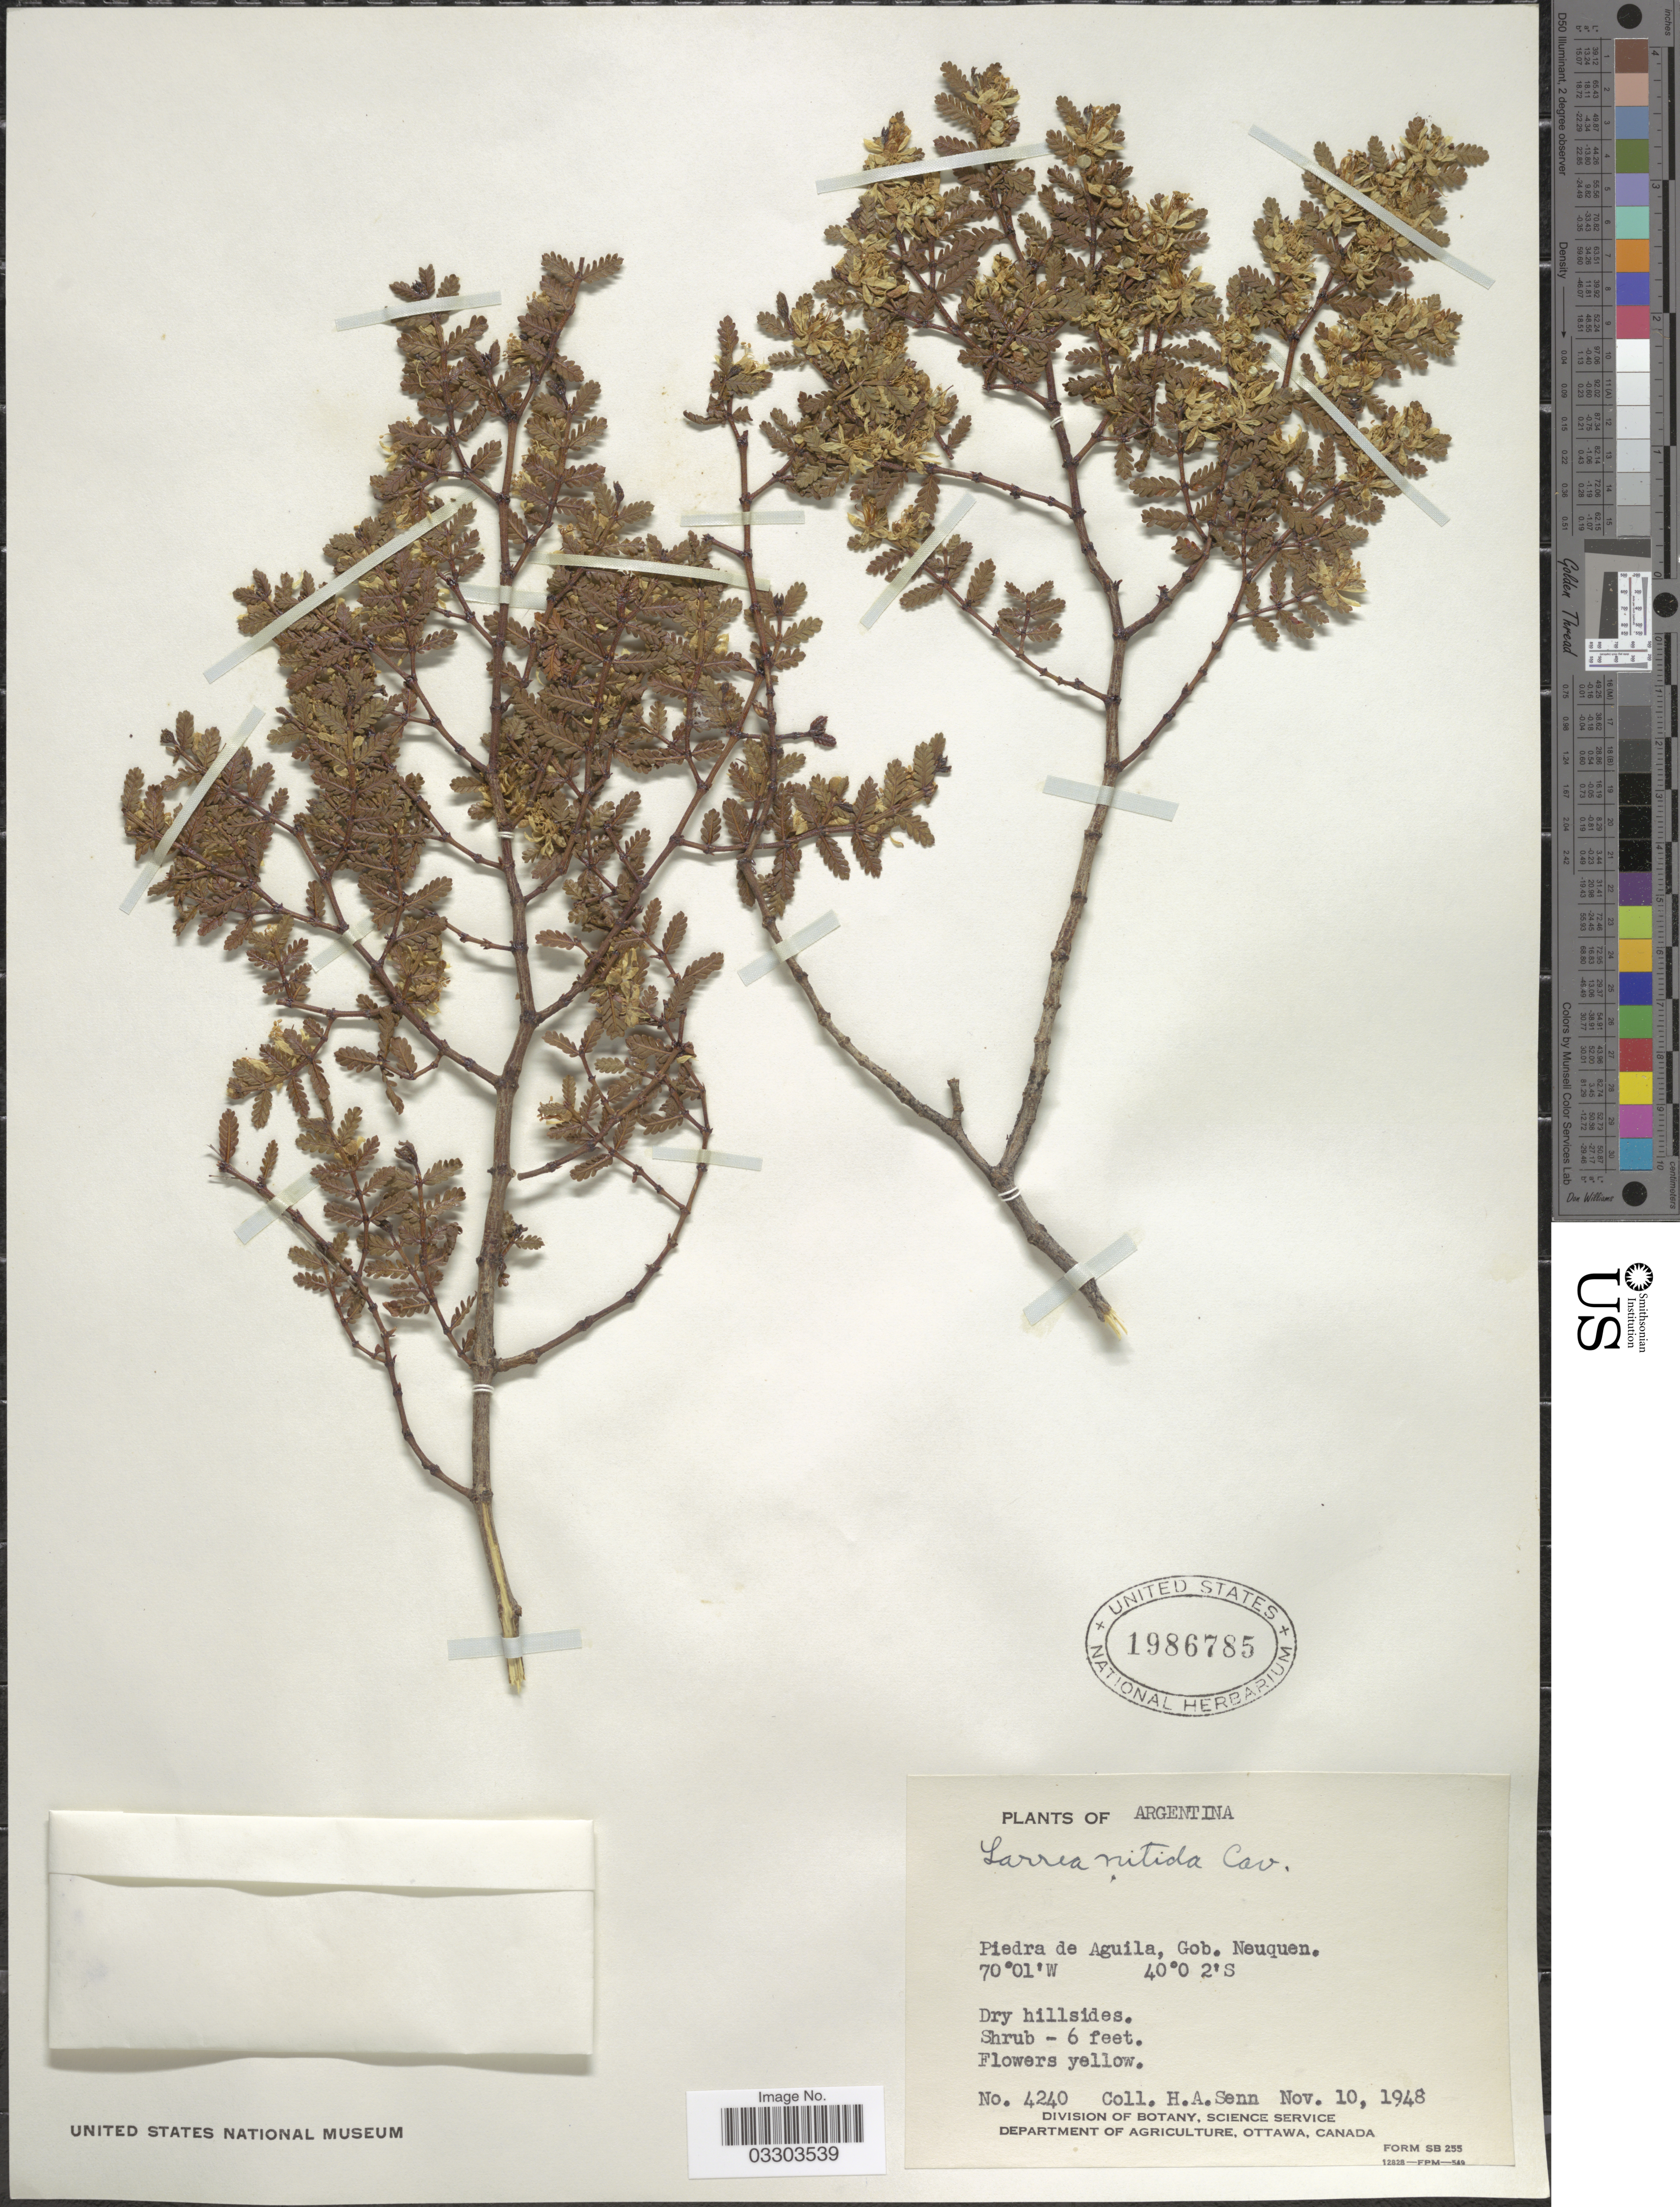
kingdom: Plantae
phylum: Tracheophyta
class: Magnoliopsida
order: Zygophyllales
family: Zygophyllaceae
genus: Larrea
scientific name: Larrea nitida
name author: Cav.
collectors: H. Senn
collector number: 4240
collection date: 1948-11-10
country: Argentina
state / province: Neuquen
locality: Piedra de Aguila, Gob. Neuquen.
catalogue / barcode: US 1986785